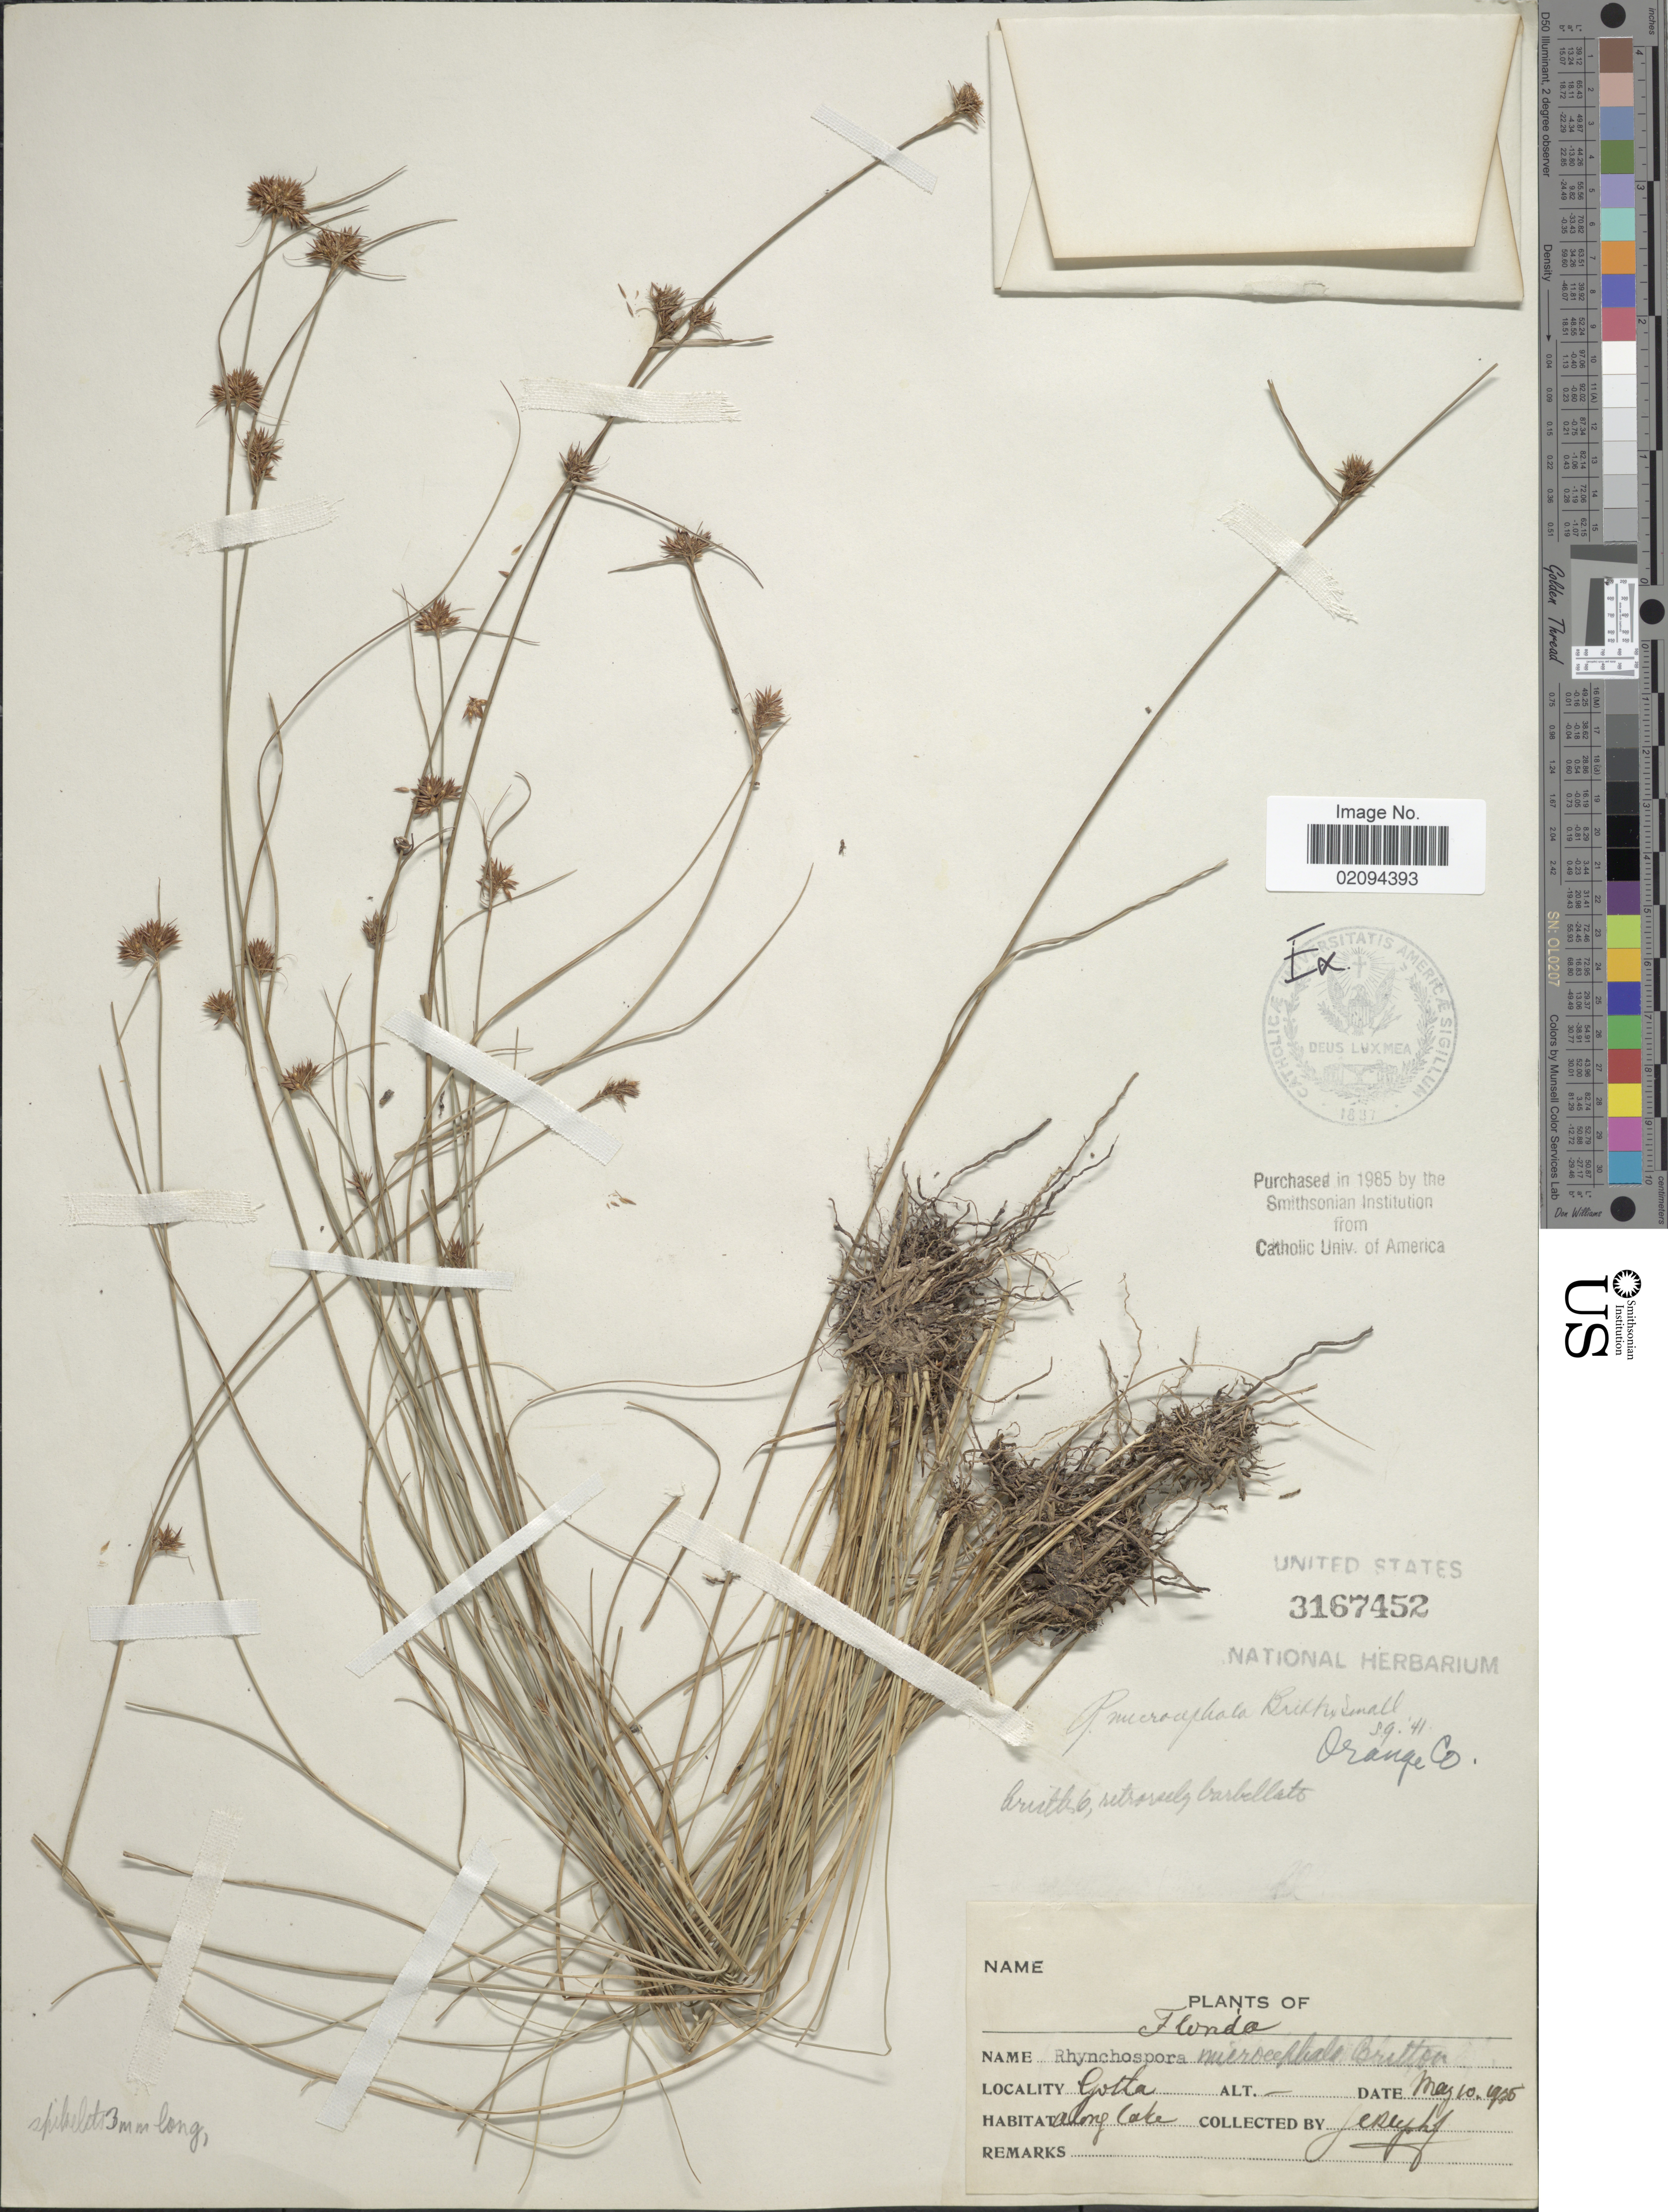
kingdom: Plantae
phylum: Tracheophyta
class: Liliopsida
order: Poales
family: Cyperaceae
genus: Rhynchospora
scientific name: Rhynchospora microcephala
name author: (Britton) Britton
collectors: J. C. T. Uphof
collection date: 1938-05-10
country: United States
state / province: Florida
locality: Gotla, along lake, Orange Co.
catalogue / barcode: US 3167452